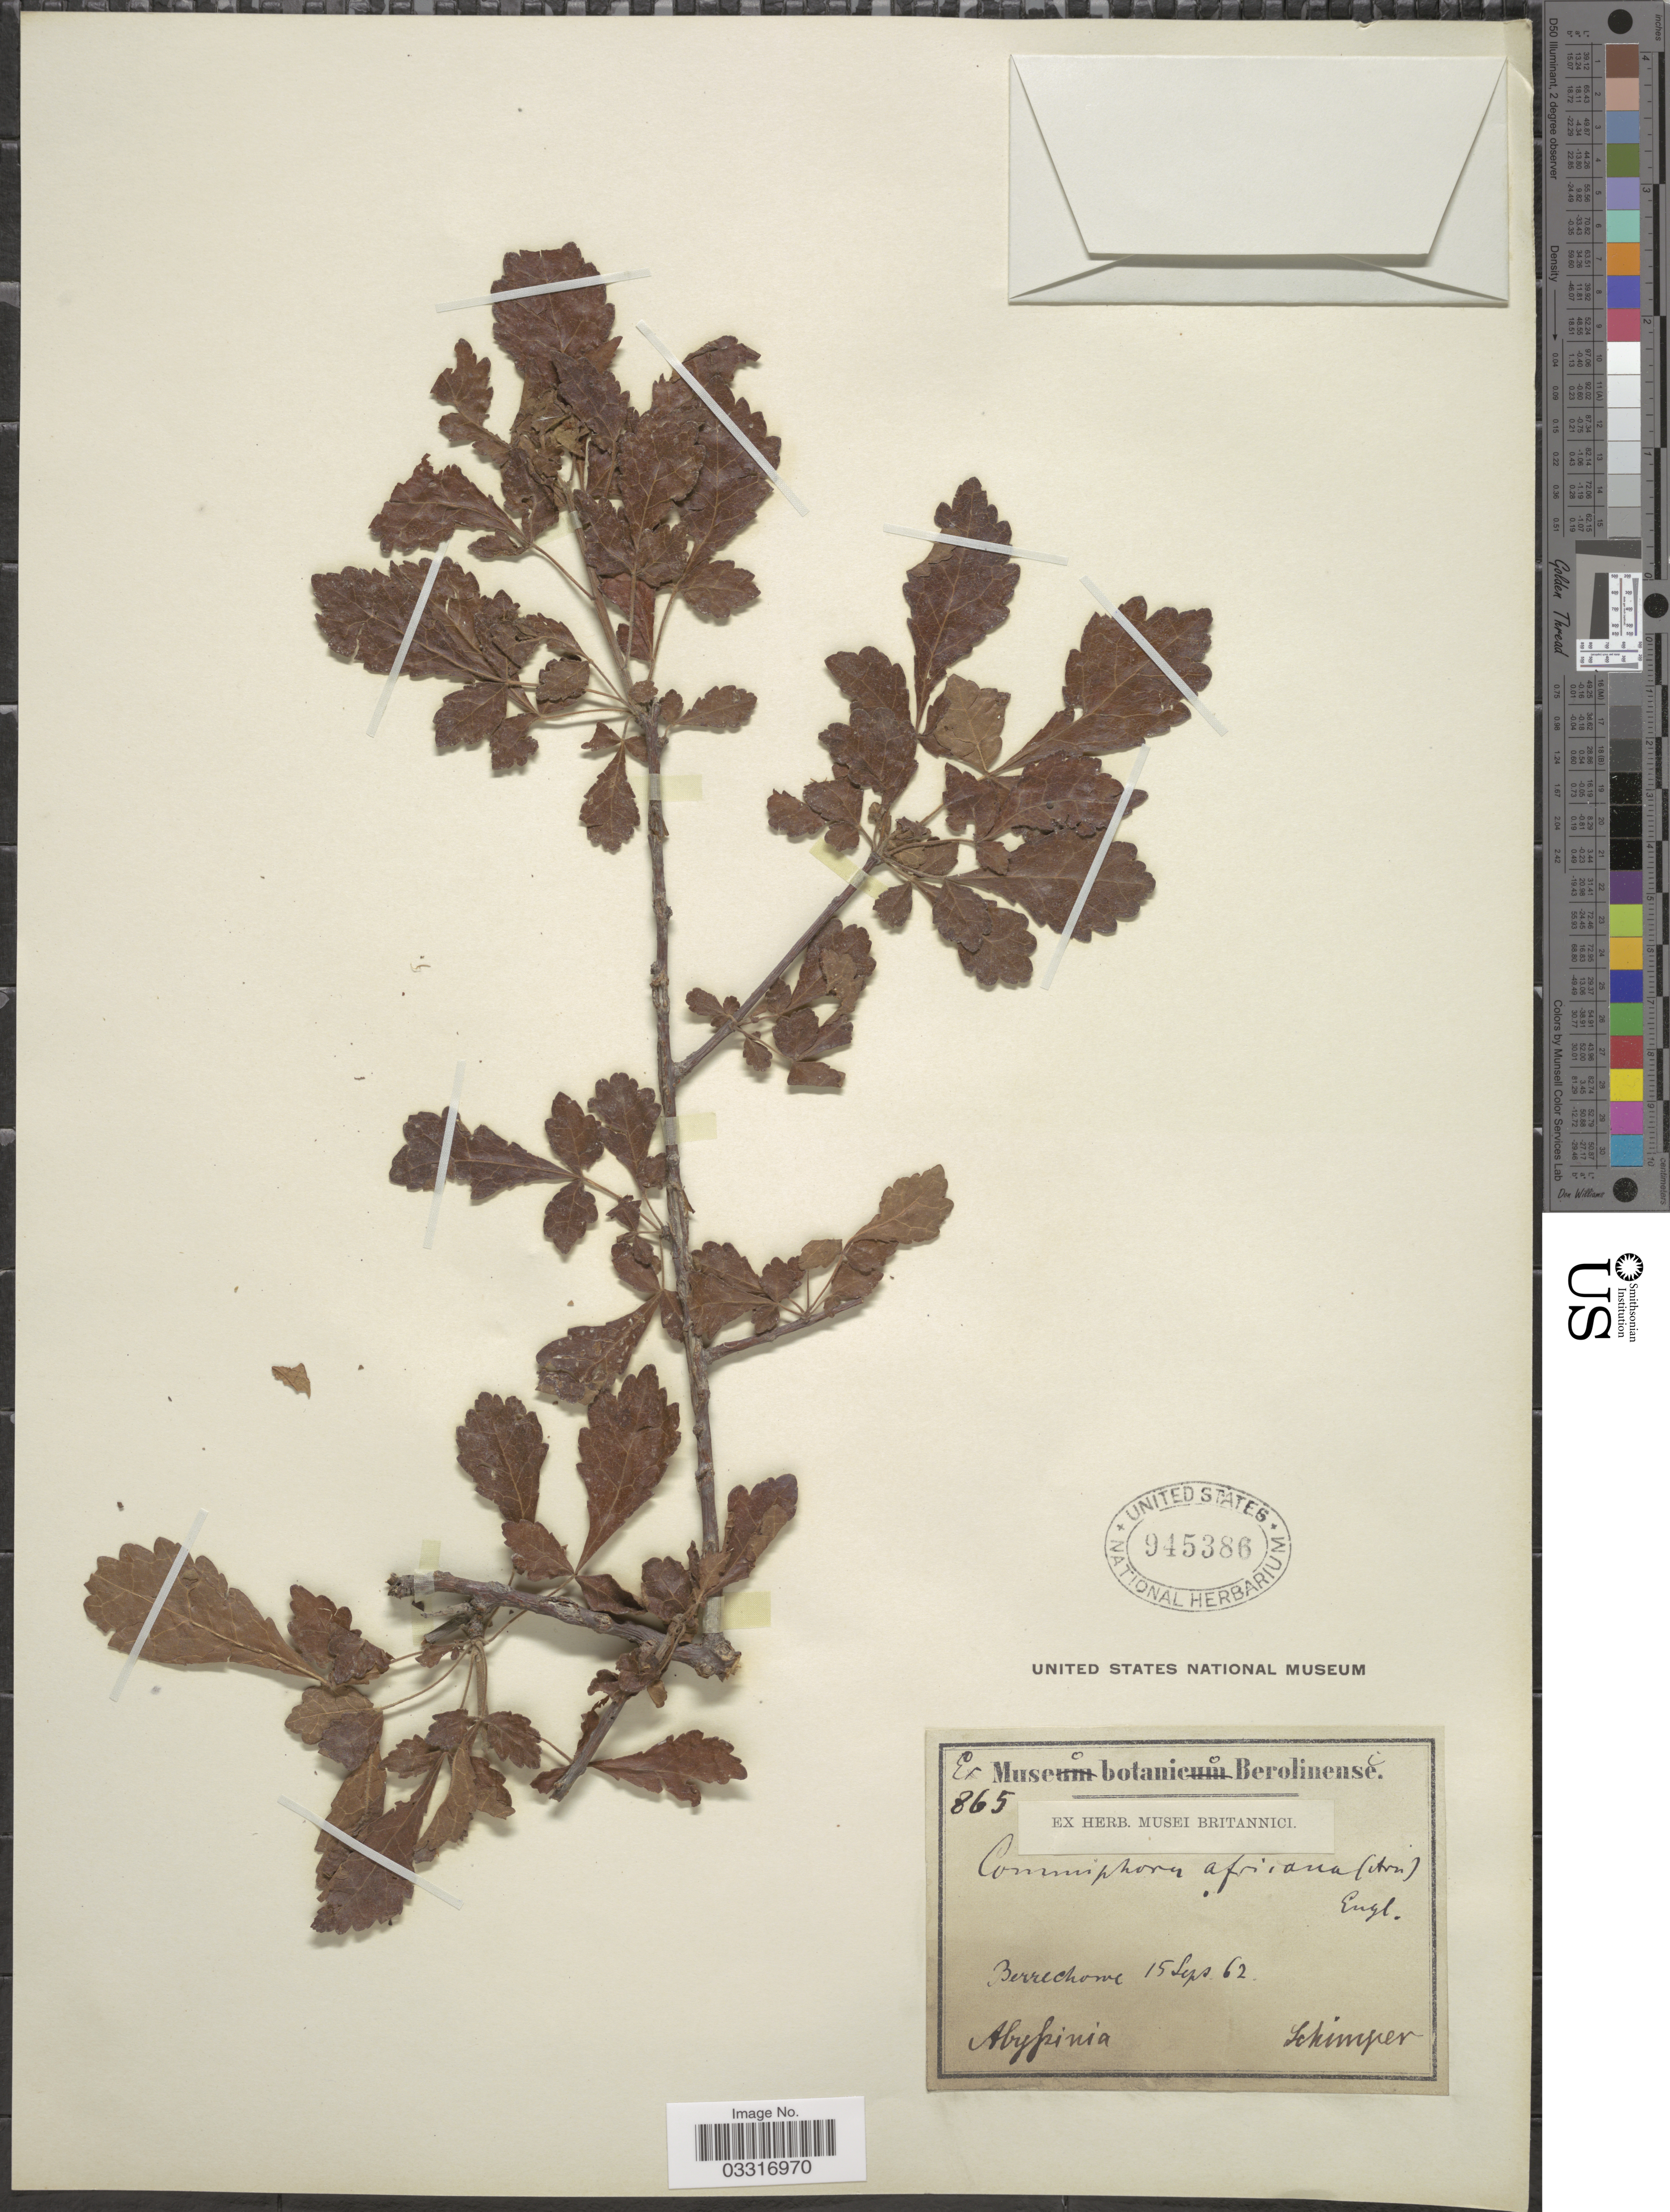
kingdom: Plantae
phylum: Tracheophyta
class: Magnoliopsida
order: Sapindales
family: Burseraceae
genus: Commiphora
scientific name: Commiphora africana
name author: (A. Rich.) Engl.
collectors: -. Schimper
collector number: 865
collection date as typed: Transcribed d/m/y: 15/9/62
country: Ethiopia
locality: Berrechowe. Abyssinia.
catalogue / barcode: US 945386